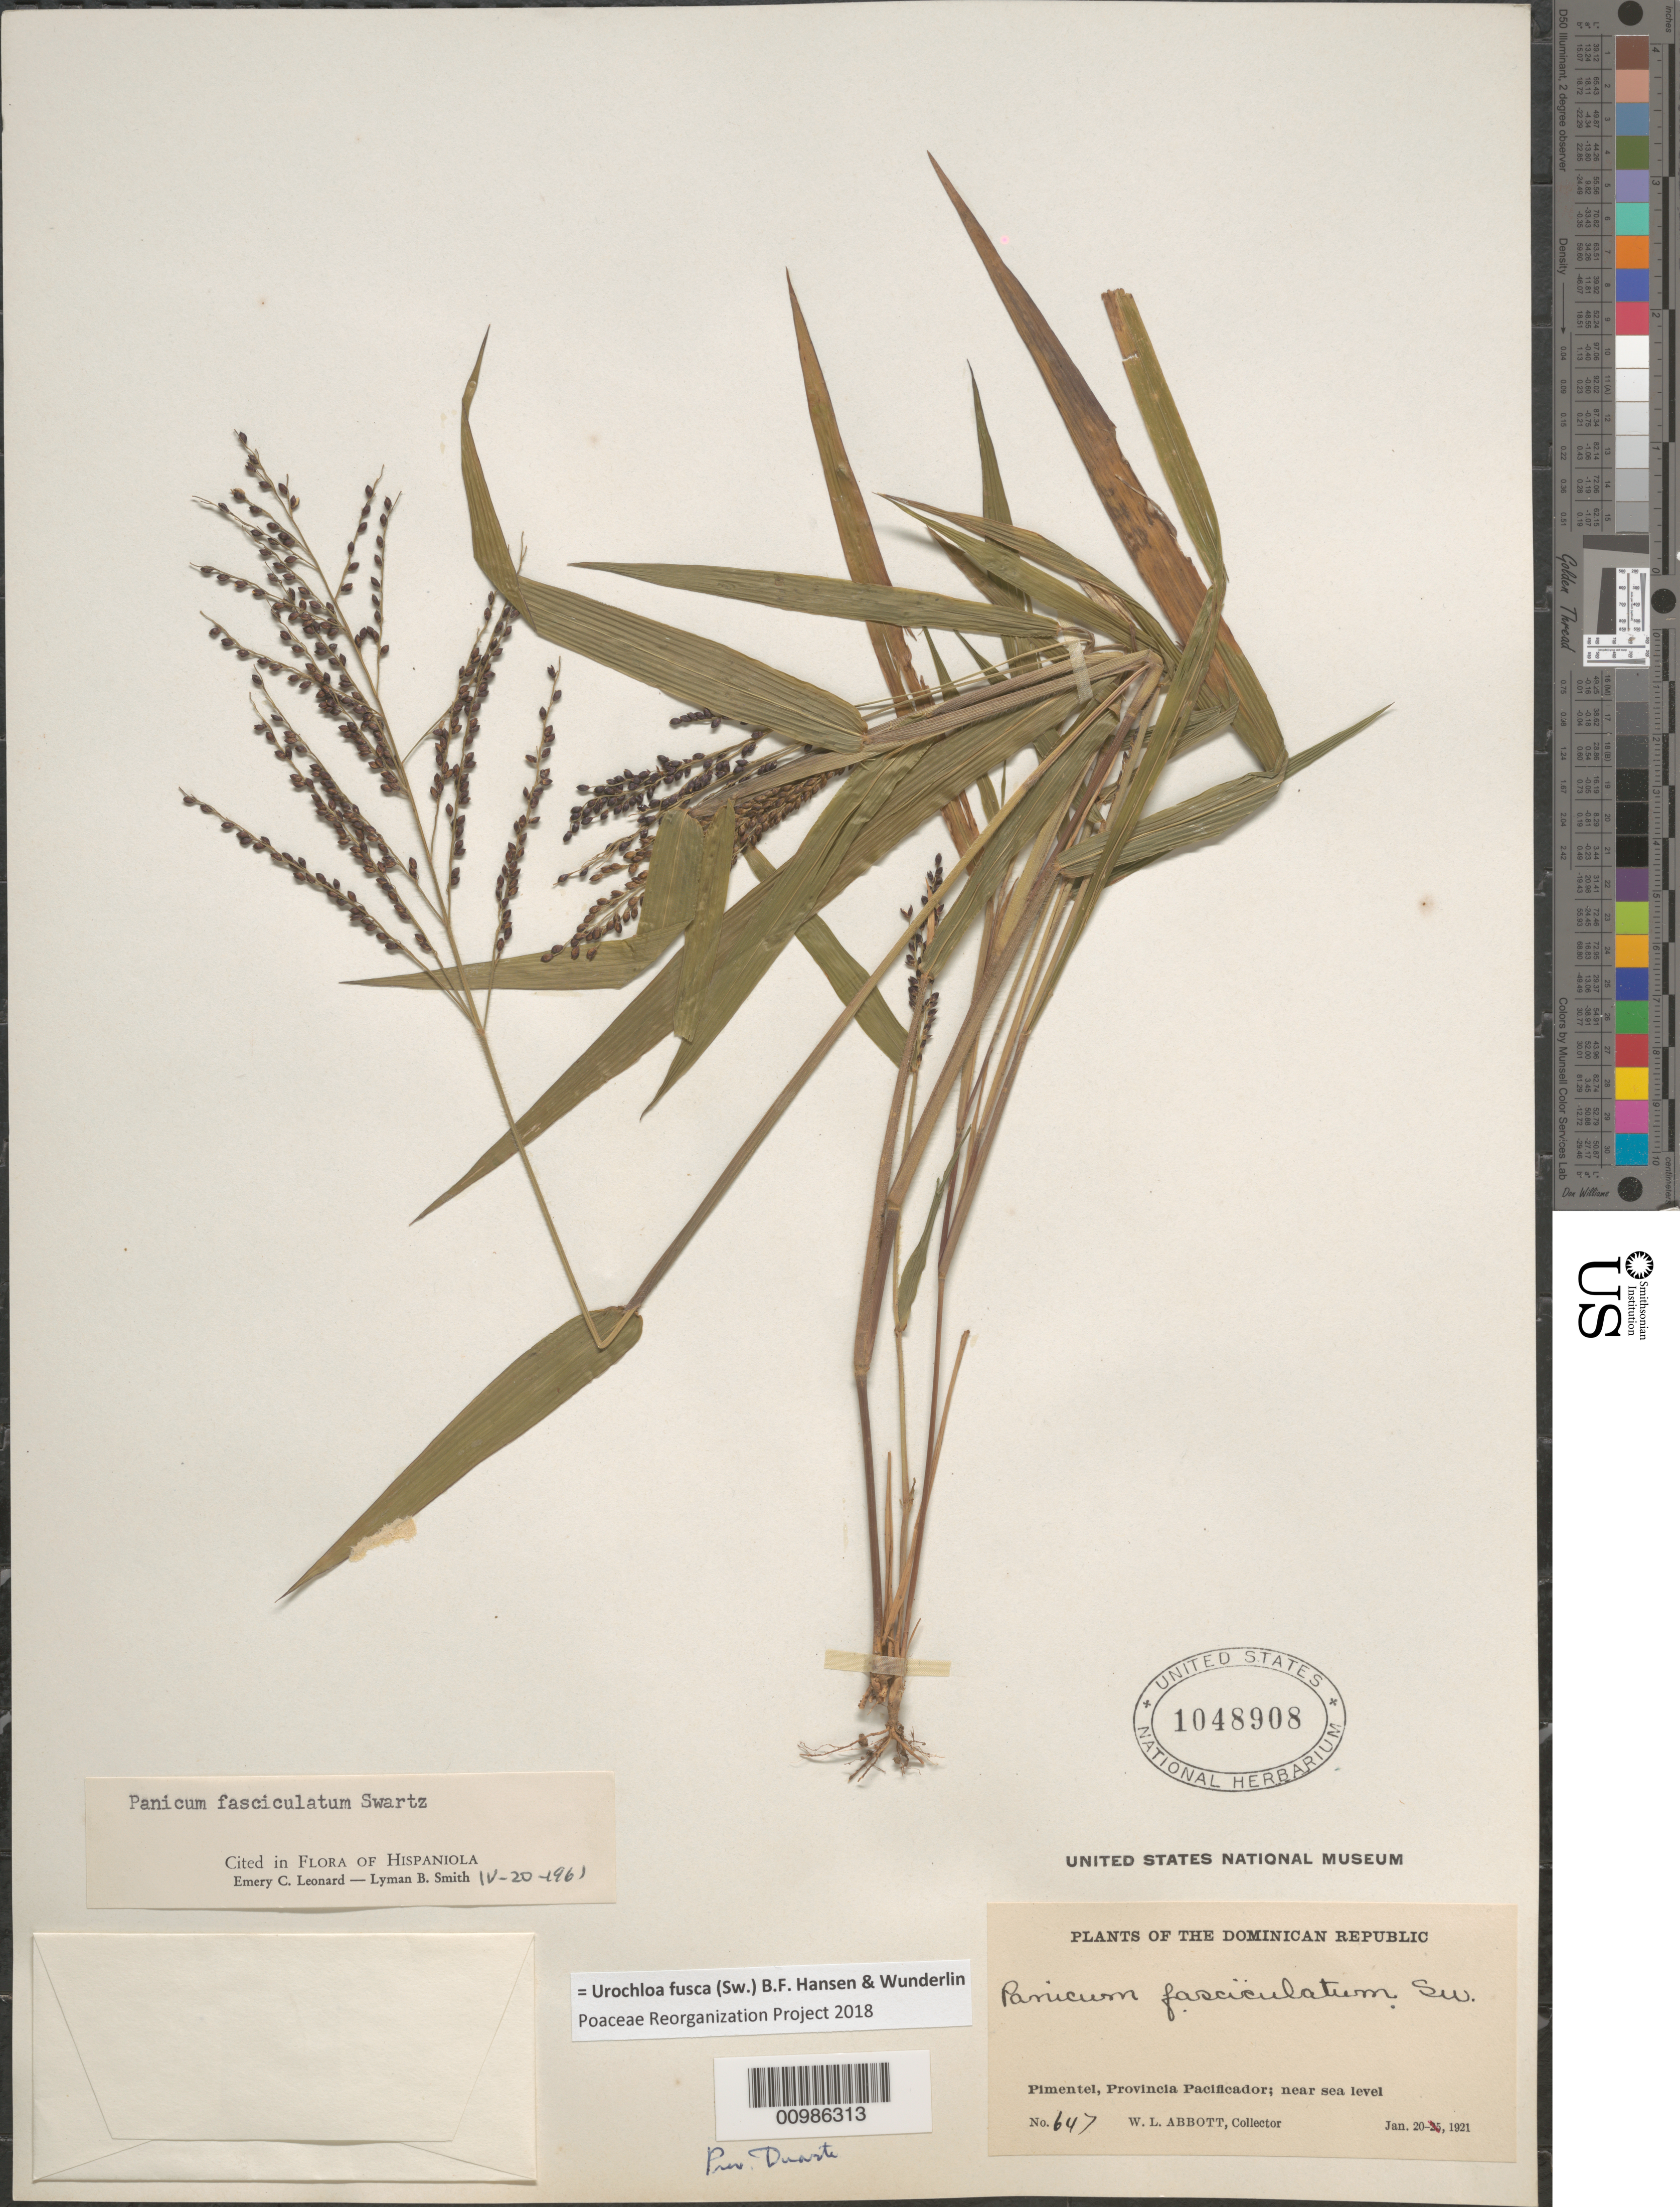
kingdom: Plantae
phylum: Tracheophyta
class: Liliopsida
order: Poales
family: Poaceae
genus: Brachiaria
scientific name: Brachiaria fasciculata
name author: (Sw.) Parodi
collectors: W. L. Abbott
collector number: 647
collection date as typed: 20 Jan 1921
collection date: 1921-01-20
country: Dominican Republic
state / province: El Seibo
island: Hispaniola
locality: Pimentel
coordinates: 0 N, 0 E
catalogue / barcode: US 1048908